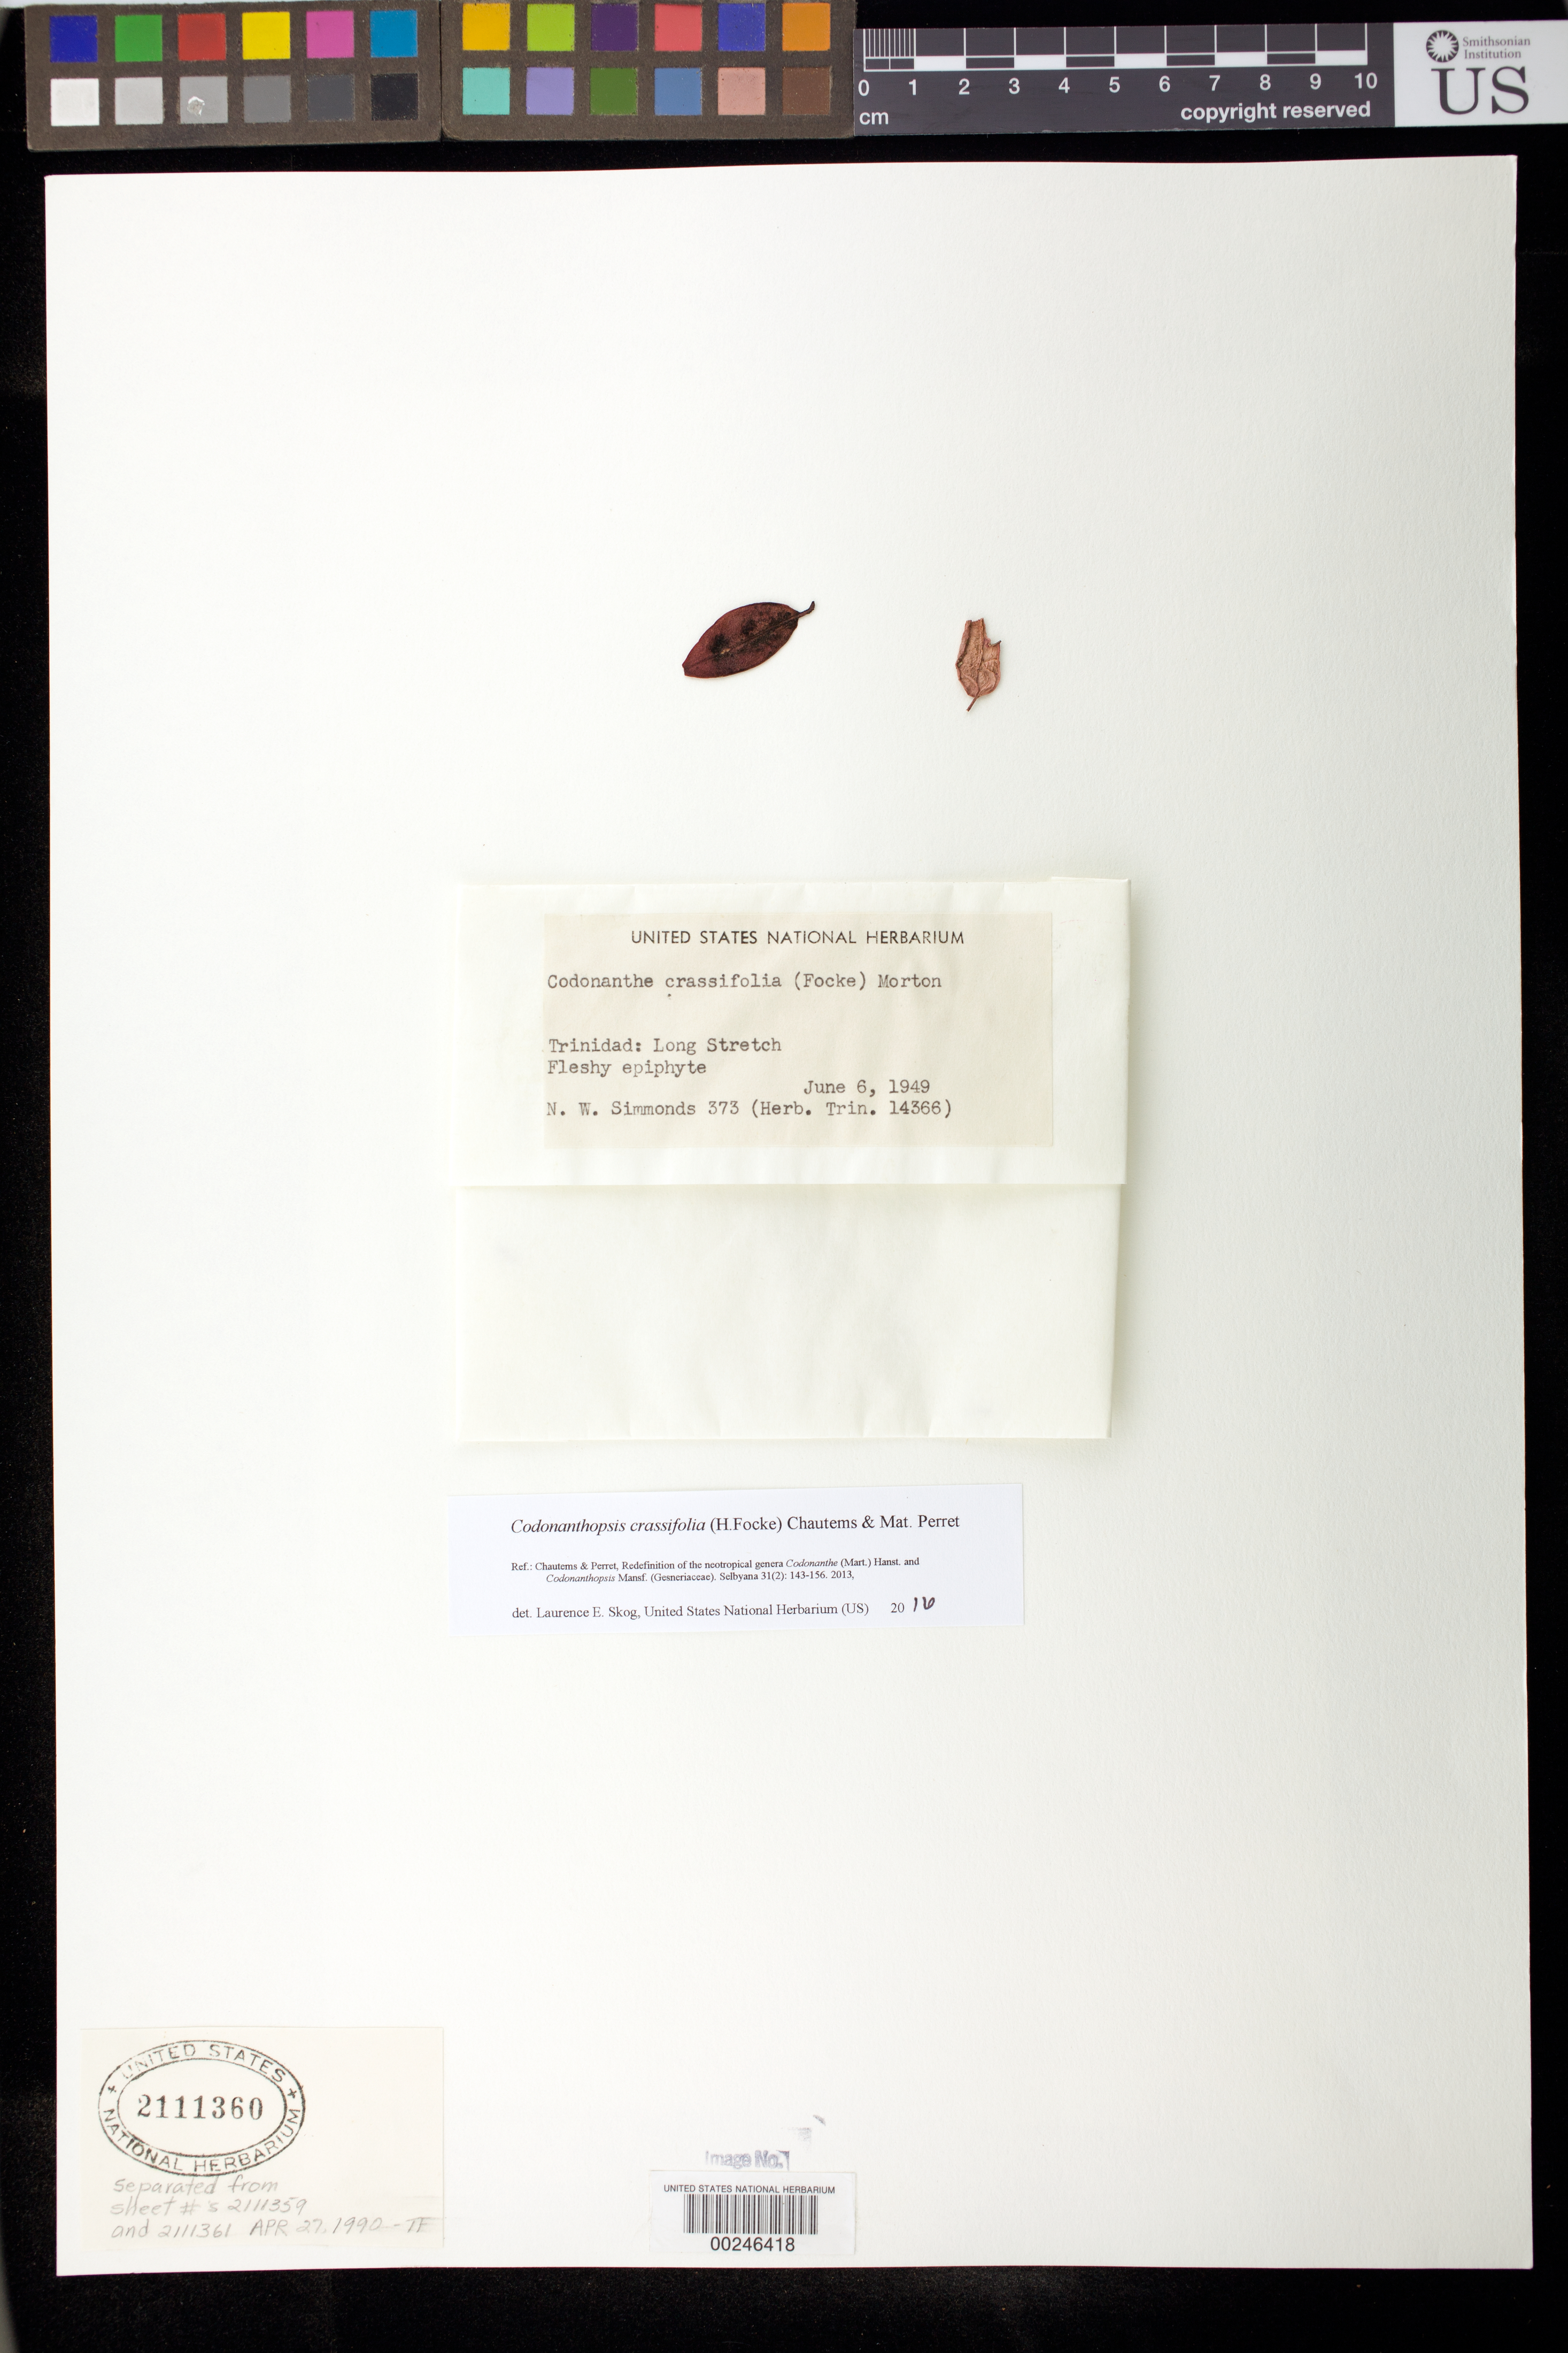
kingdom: Plantae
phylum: Tracheophyta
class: Magnoliopsida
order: Lamiales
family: Gesneriaceae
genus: Codonanthopsis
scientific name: Codonanthopsis crassifolia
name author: (H. Focke) Chautems & Mat.Perret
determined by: Skog, Laurence E.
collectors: N. W. Simmonds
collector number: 373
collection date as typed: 06 Jun 1949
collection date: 1949-06-06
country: Trinidad and Tobago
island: Trinidad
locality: Long Stretch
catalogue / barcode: US 2111360